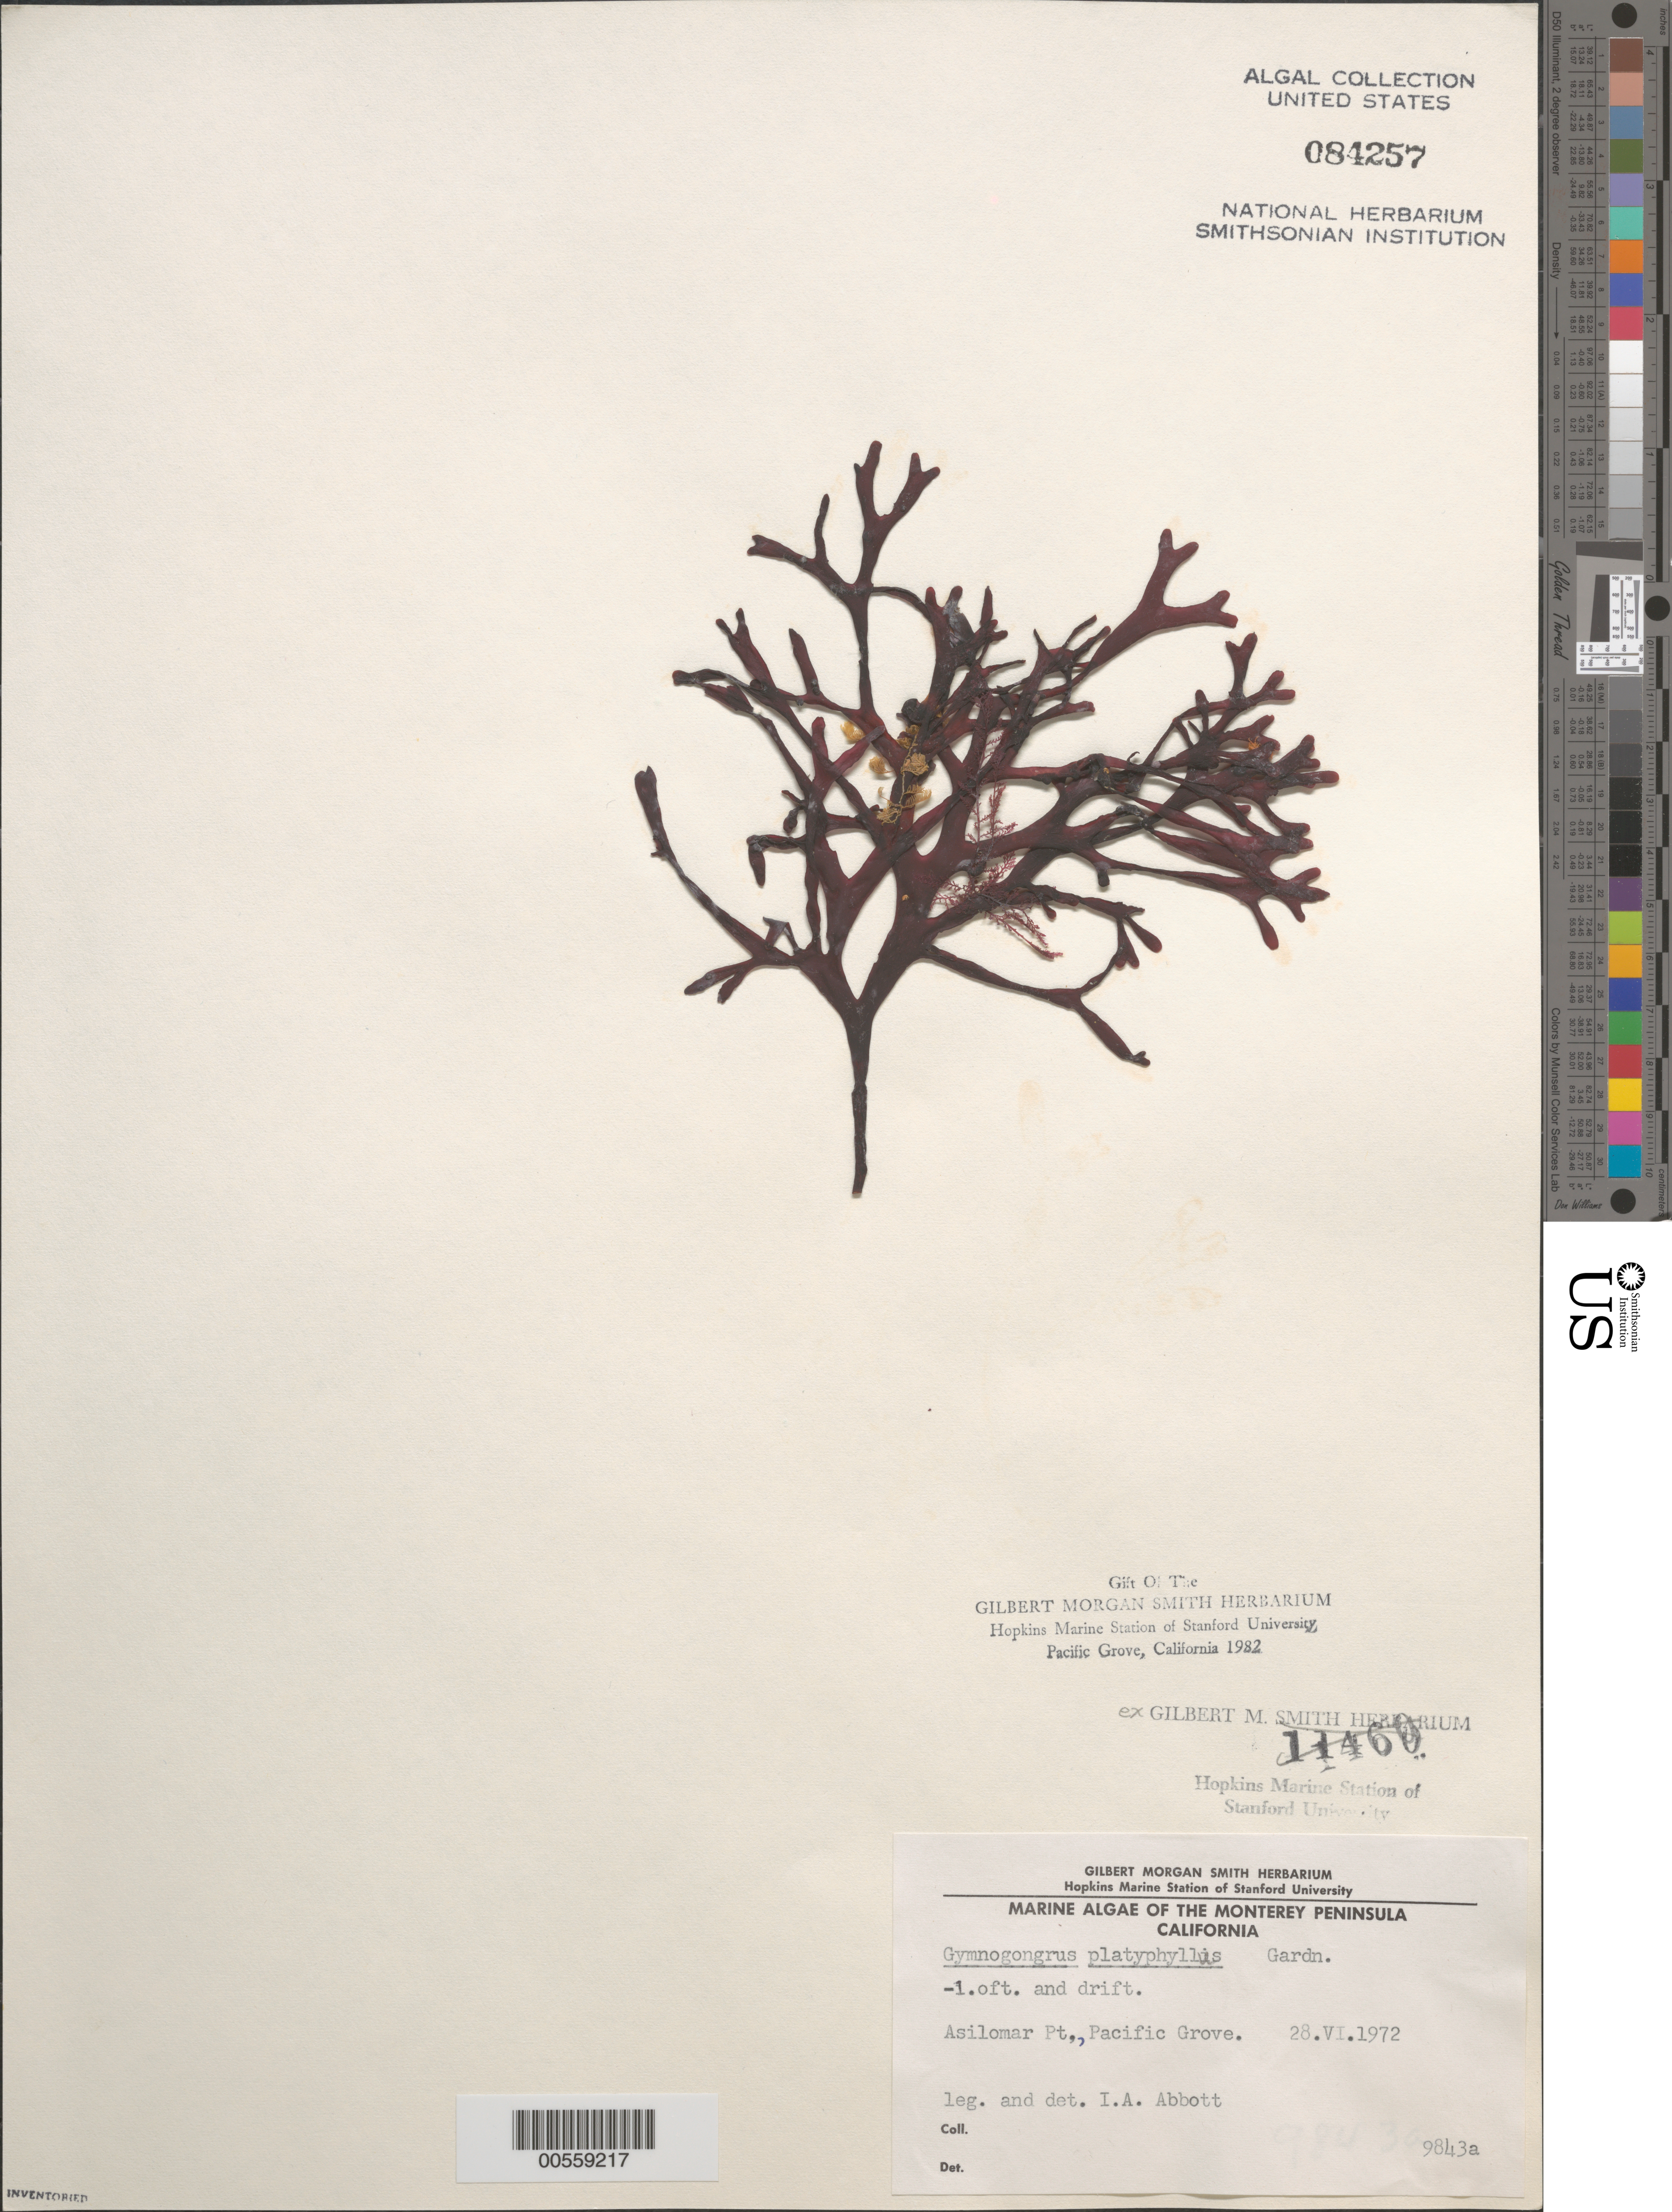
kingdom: Plantae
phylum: Rhodophyta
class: Florideophyceae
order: Gigartinales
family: Phyllophoraceae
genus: Gymnogongrus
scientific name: Gymnogongrus platyphyllus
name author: N.L. Gardner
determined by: Abbott, Isabella A.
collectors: I. A. Abbott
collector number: IAA 9843a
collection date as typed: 28 Jun 1972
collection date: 1972-06-28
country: United States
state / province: California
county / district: Monterey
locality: Asilomar Point, Pacific Grove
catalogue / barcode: US 84257